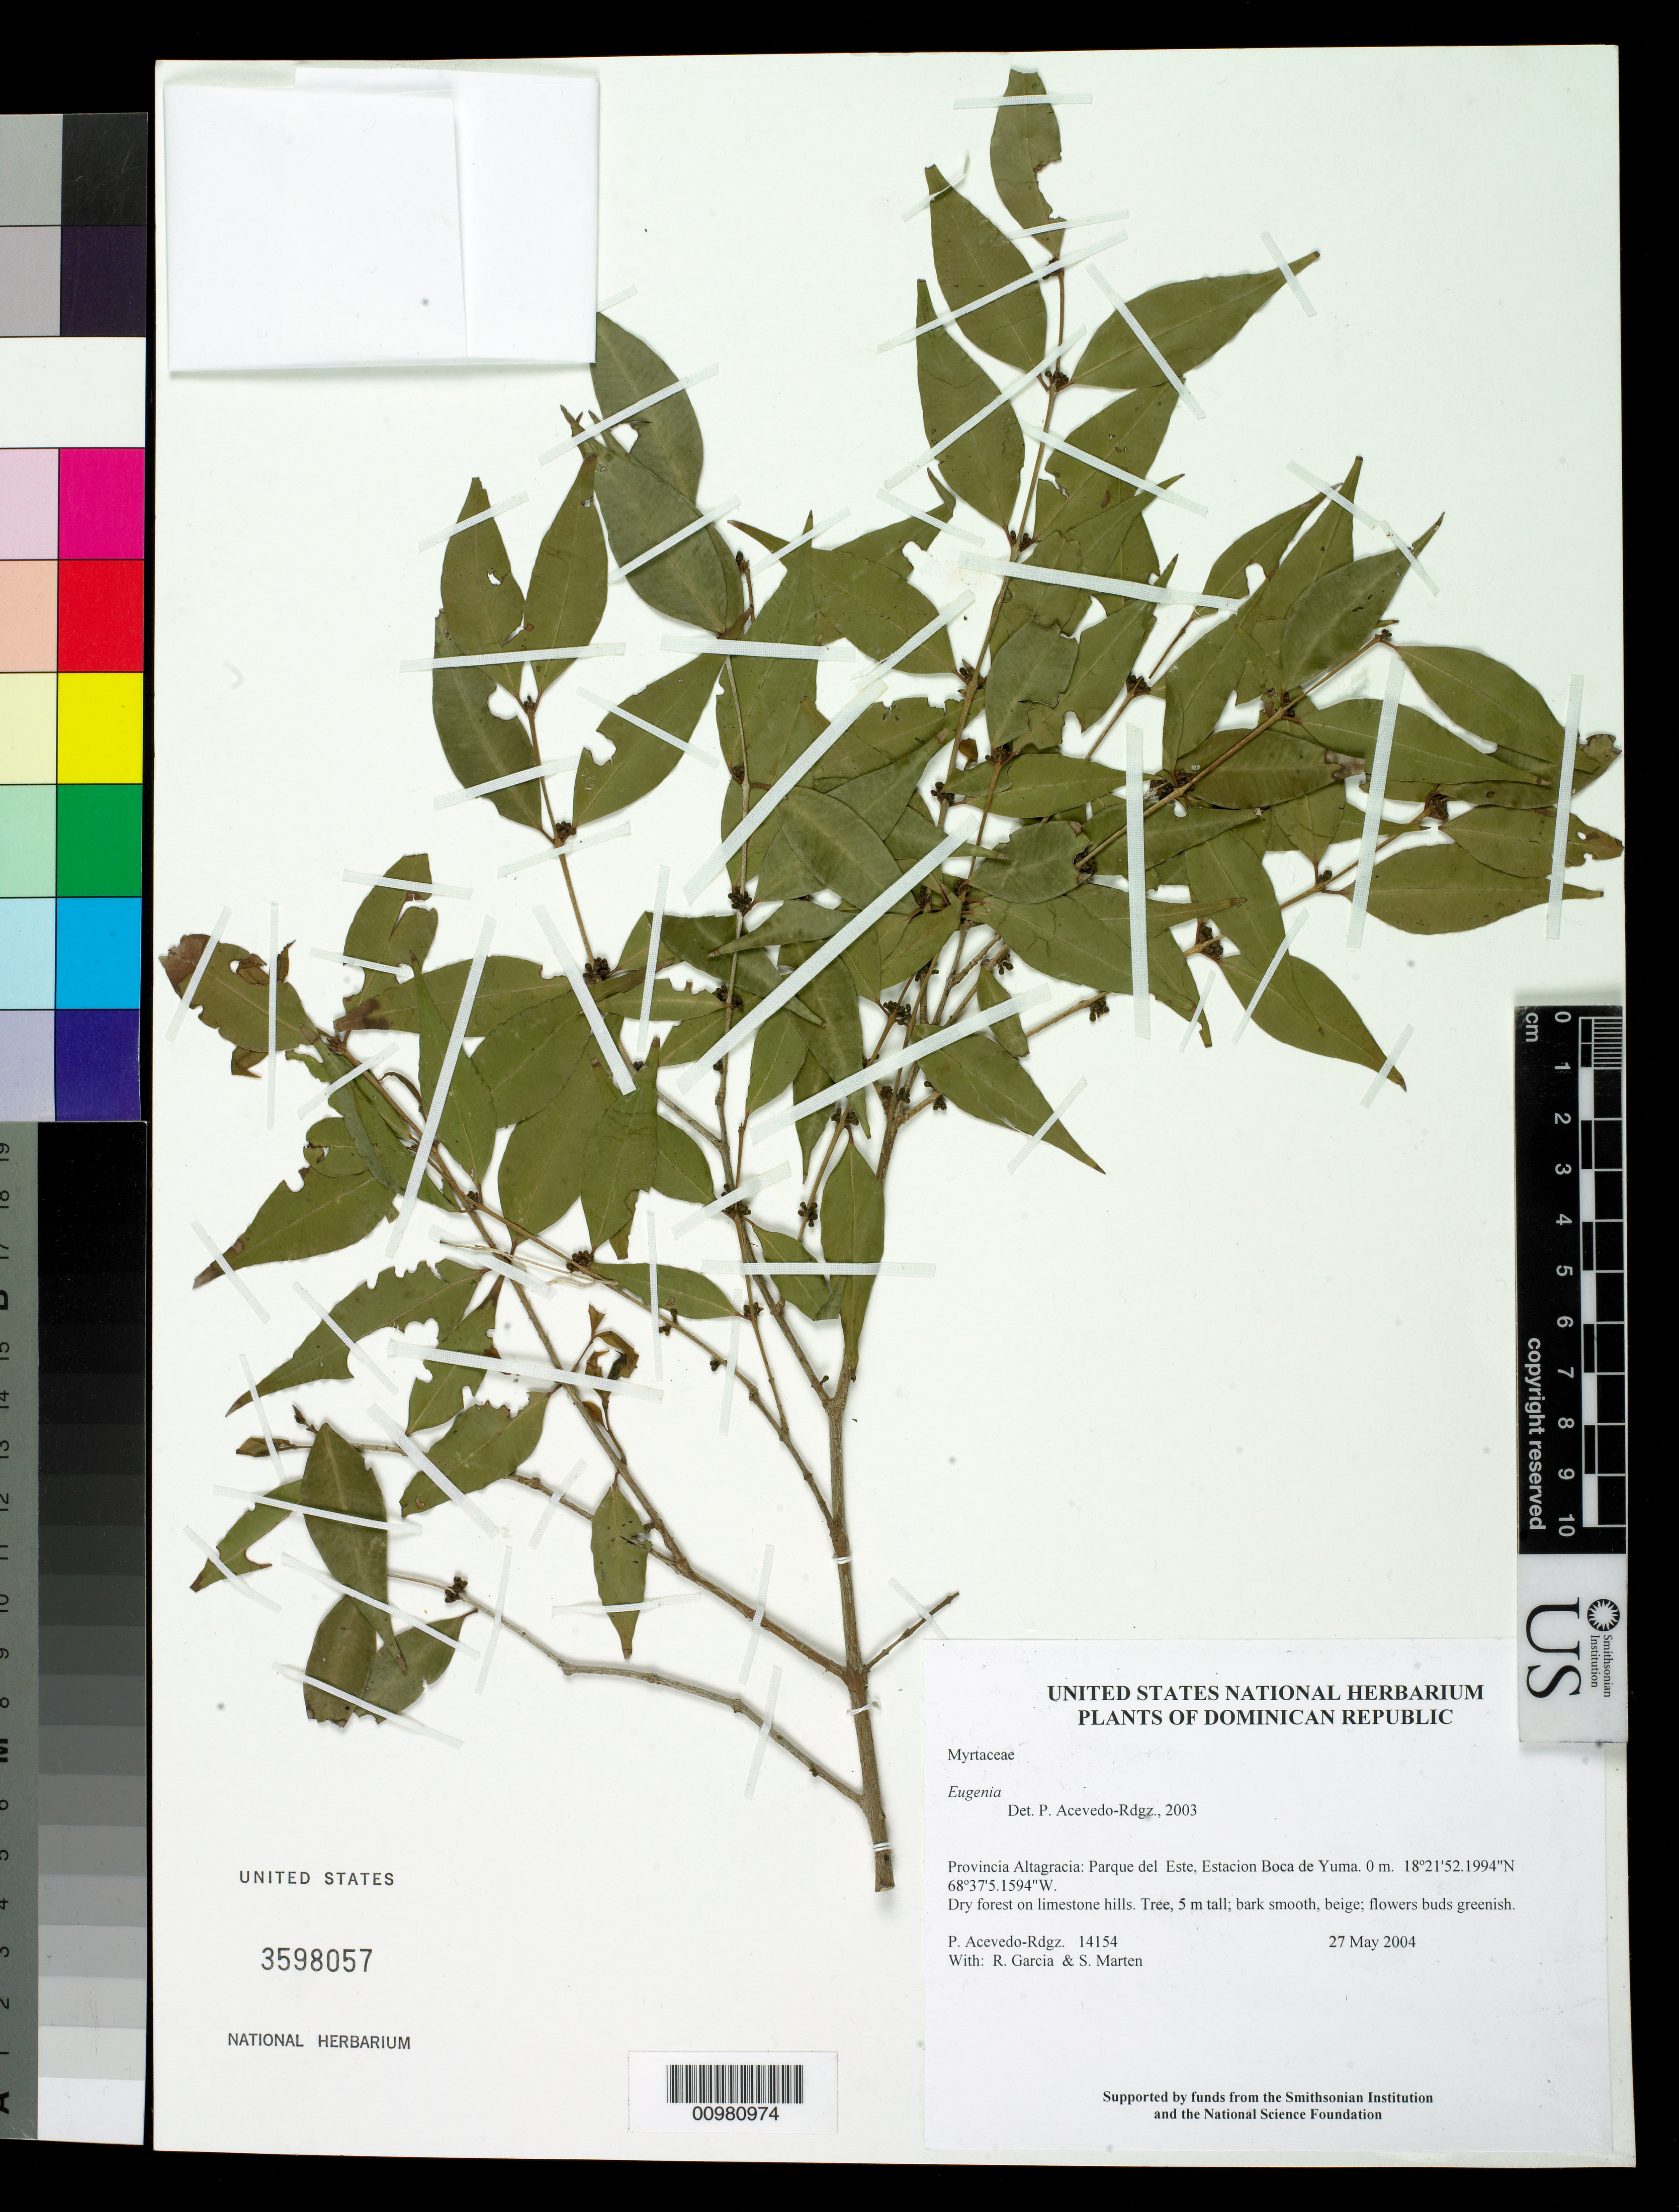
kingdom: Plantae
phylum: Tracheophyta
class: Magnoliopsida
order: Myrtales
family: Myrtaceae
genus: Eugenia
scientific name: Eugenia sp.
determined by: Acevedo-Rodríguez, P., (BOT), Smithsonian Institution - National Museum of Natural History (UNITED STATES)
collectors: P. Acevedo-Rodr., R. G. García & S. Marten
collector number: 14154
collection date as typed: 27 May 2004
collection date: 2004-05-27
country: Dominican Republic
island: Hispaniola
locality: Provincia Altagracia: Parque del Este, Estacion Boca de Yuma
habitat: Dry forest on limestone hills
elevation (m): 0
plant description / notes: US, K, MO, NY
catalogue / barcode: US 3598057